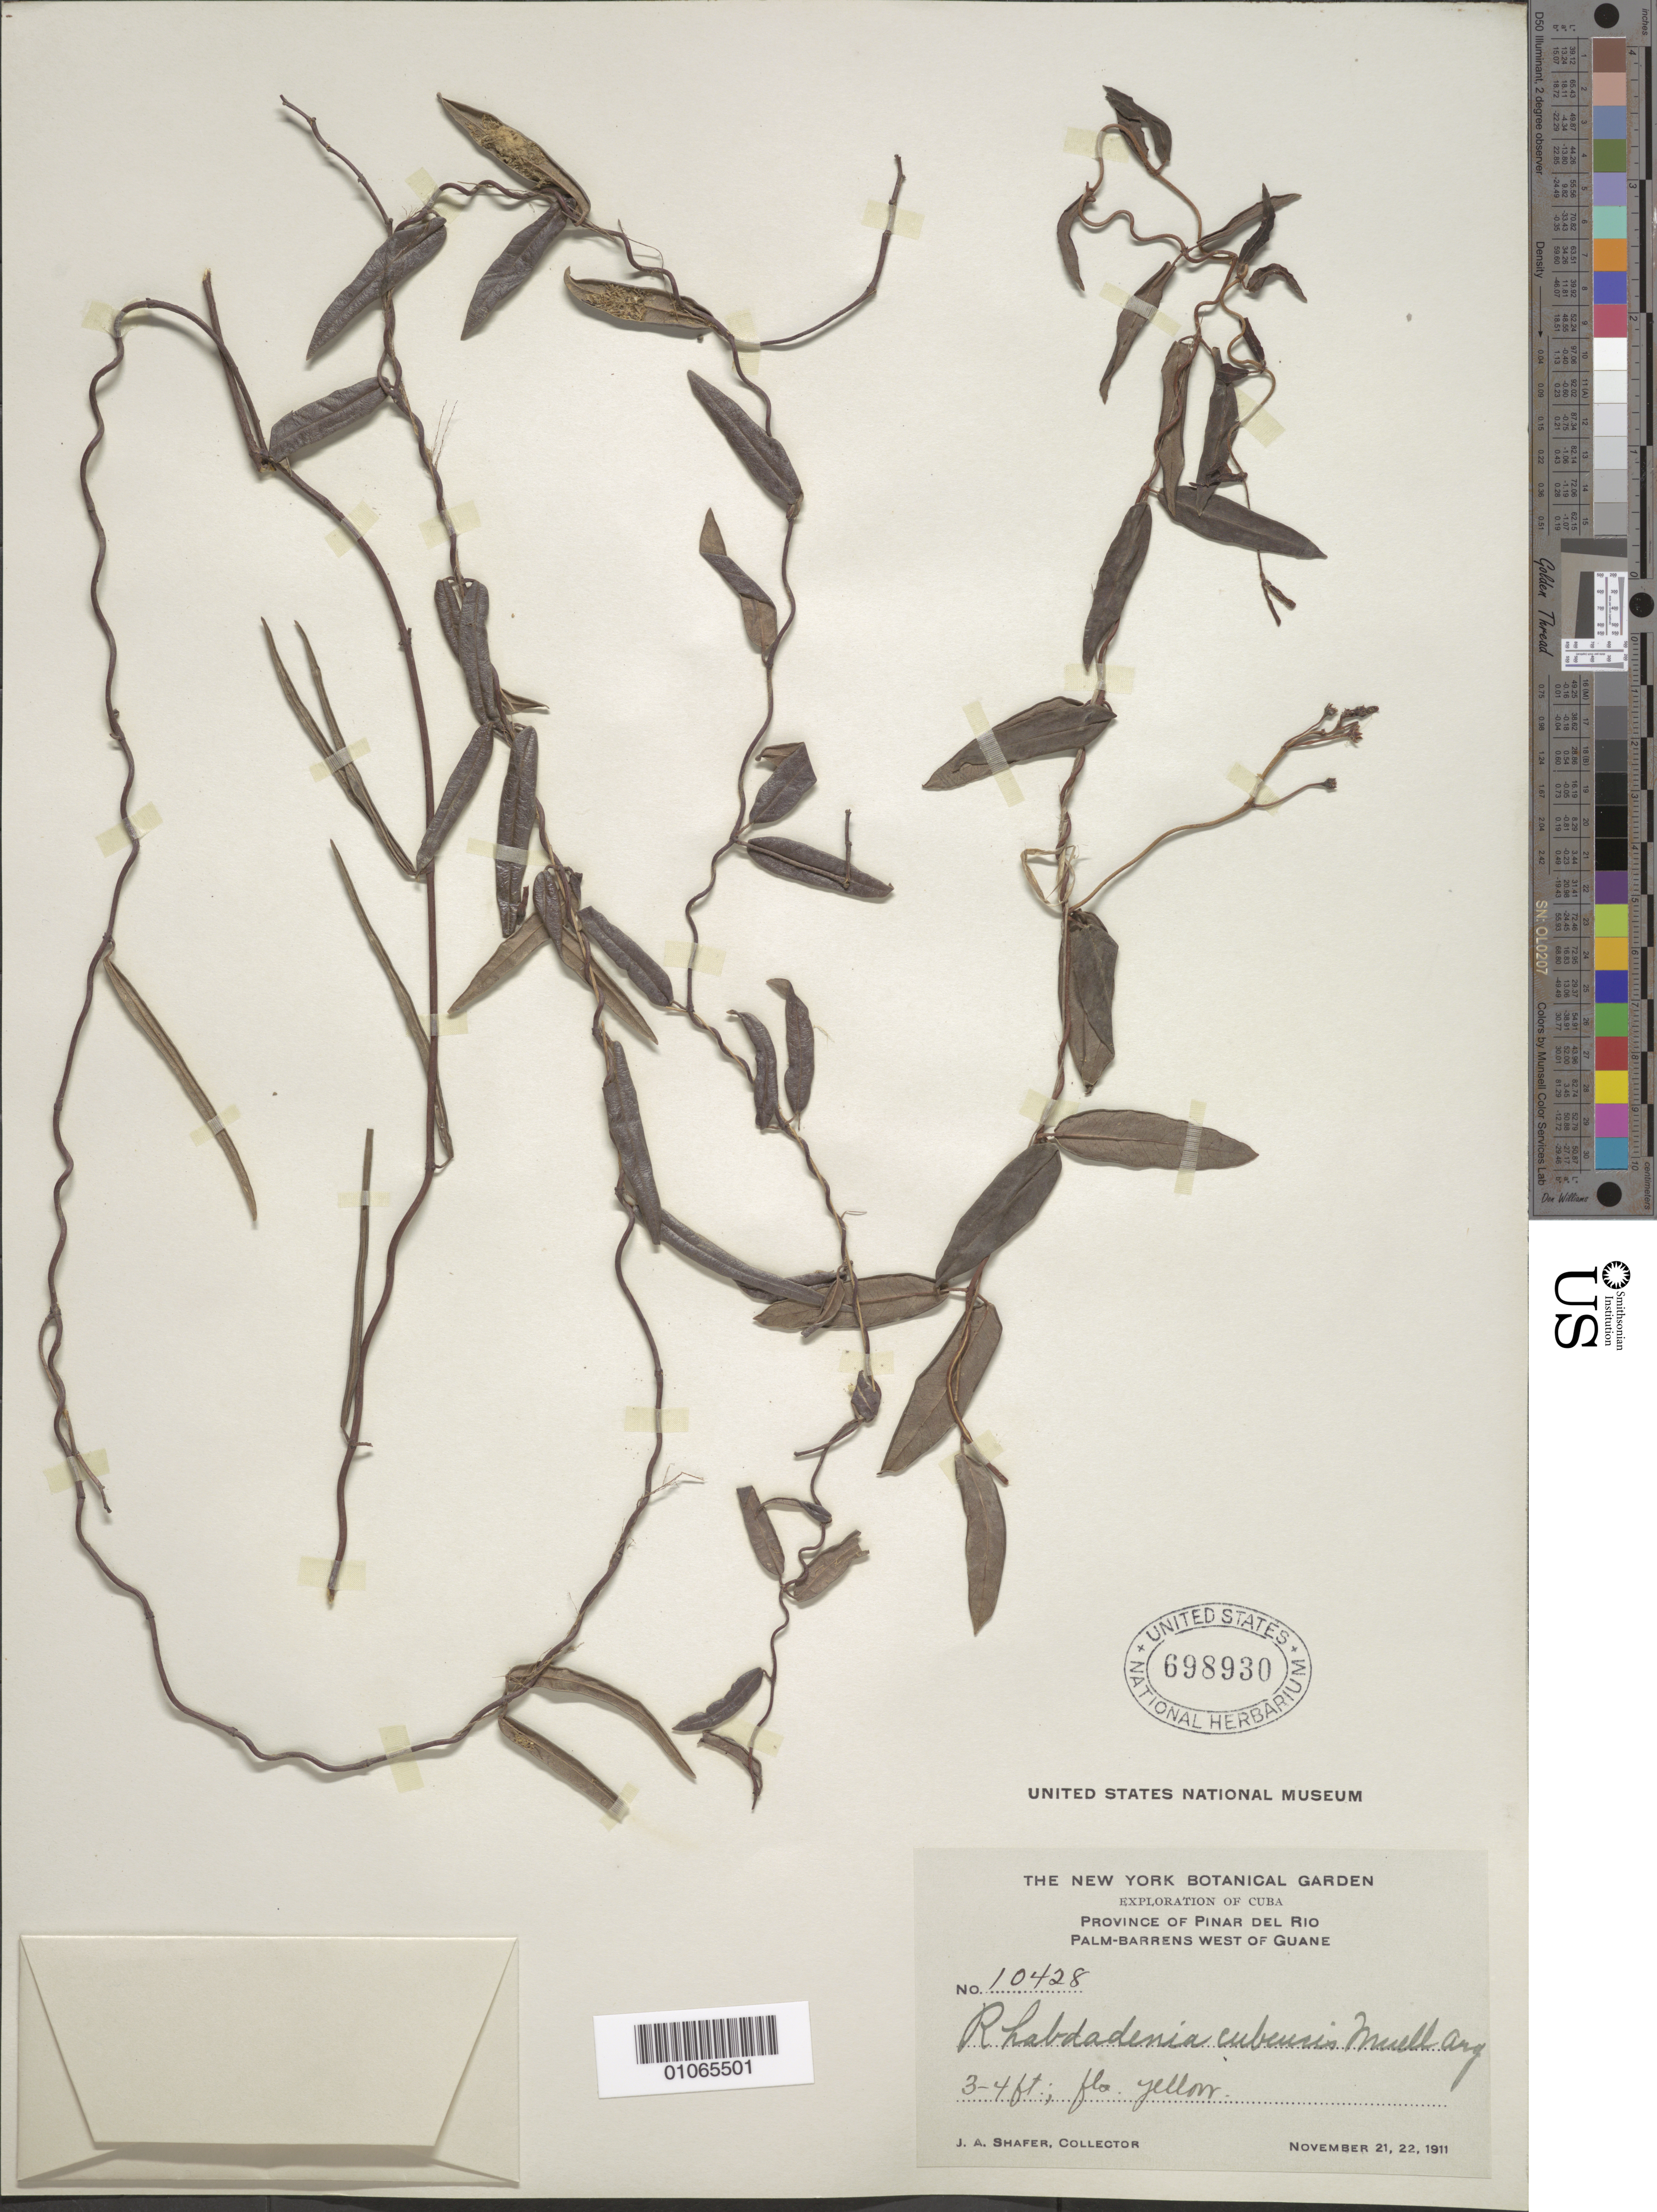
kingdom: Plantae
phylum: Tracheophyta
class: Magnoliopsida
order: Gentianales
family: Apocynaceae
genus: Angadenia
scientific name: Angadenia cubensis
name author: (Müll. Arg.) Miers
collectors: J. A. Shafer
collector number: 10428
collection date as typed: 21 Nov 1911 and 22 Nov 1911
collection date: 1911-11-21,1911-11-22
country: Cuba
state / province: Pinar del Rio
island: Cuba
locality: Pine-barrens west of Guane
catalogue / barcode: US 698930